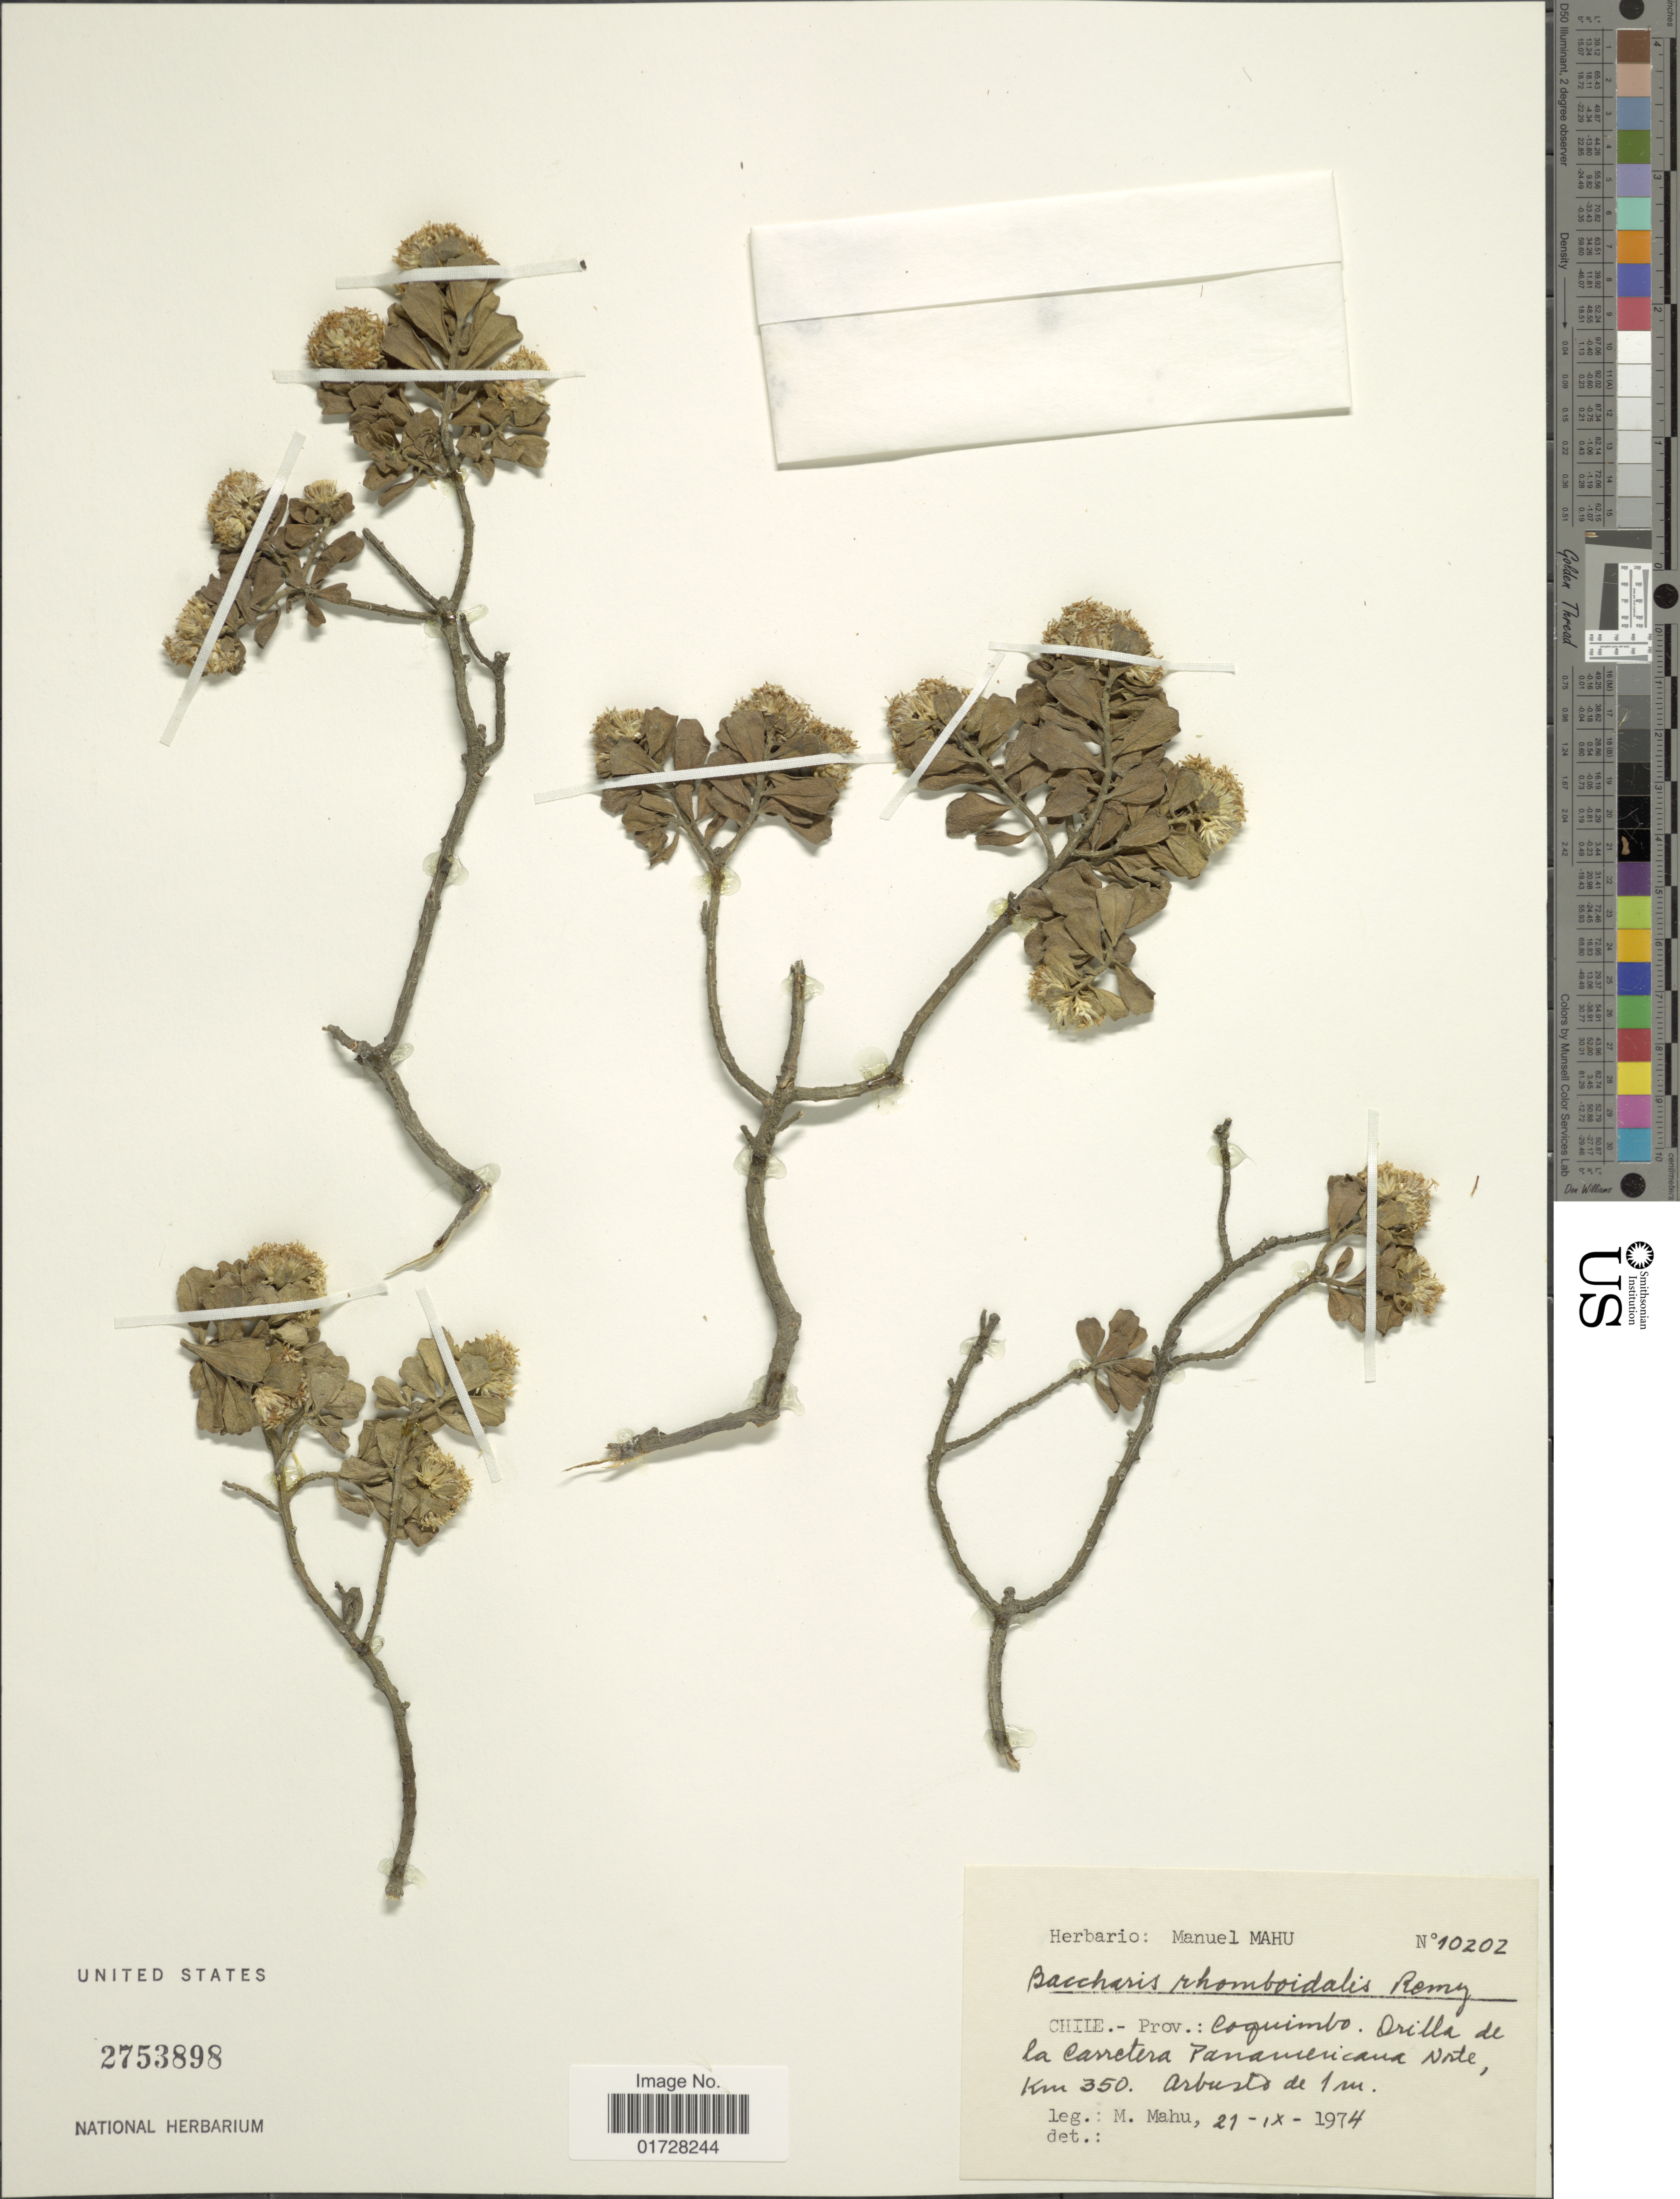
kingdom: Plantae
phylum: Tracheophyta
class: Magnoliopsida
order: Asterales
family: Asteraceae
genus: Baccharis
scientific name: Baccharis rhomboidalis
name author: J. Rémy in Gay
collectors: M. Mahu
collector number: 10202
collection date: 1974-09-21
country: Chile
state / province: Coquimbo (IV)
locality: Orilla de la Carretera Panamericana Norte km 350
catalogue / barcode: US 2753898